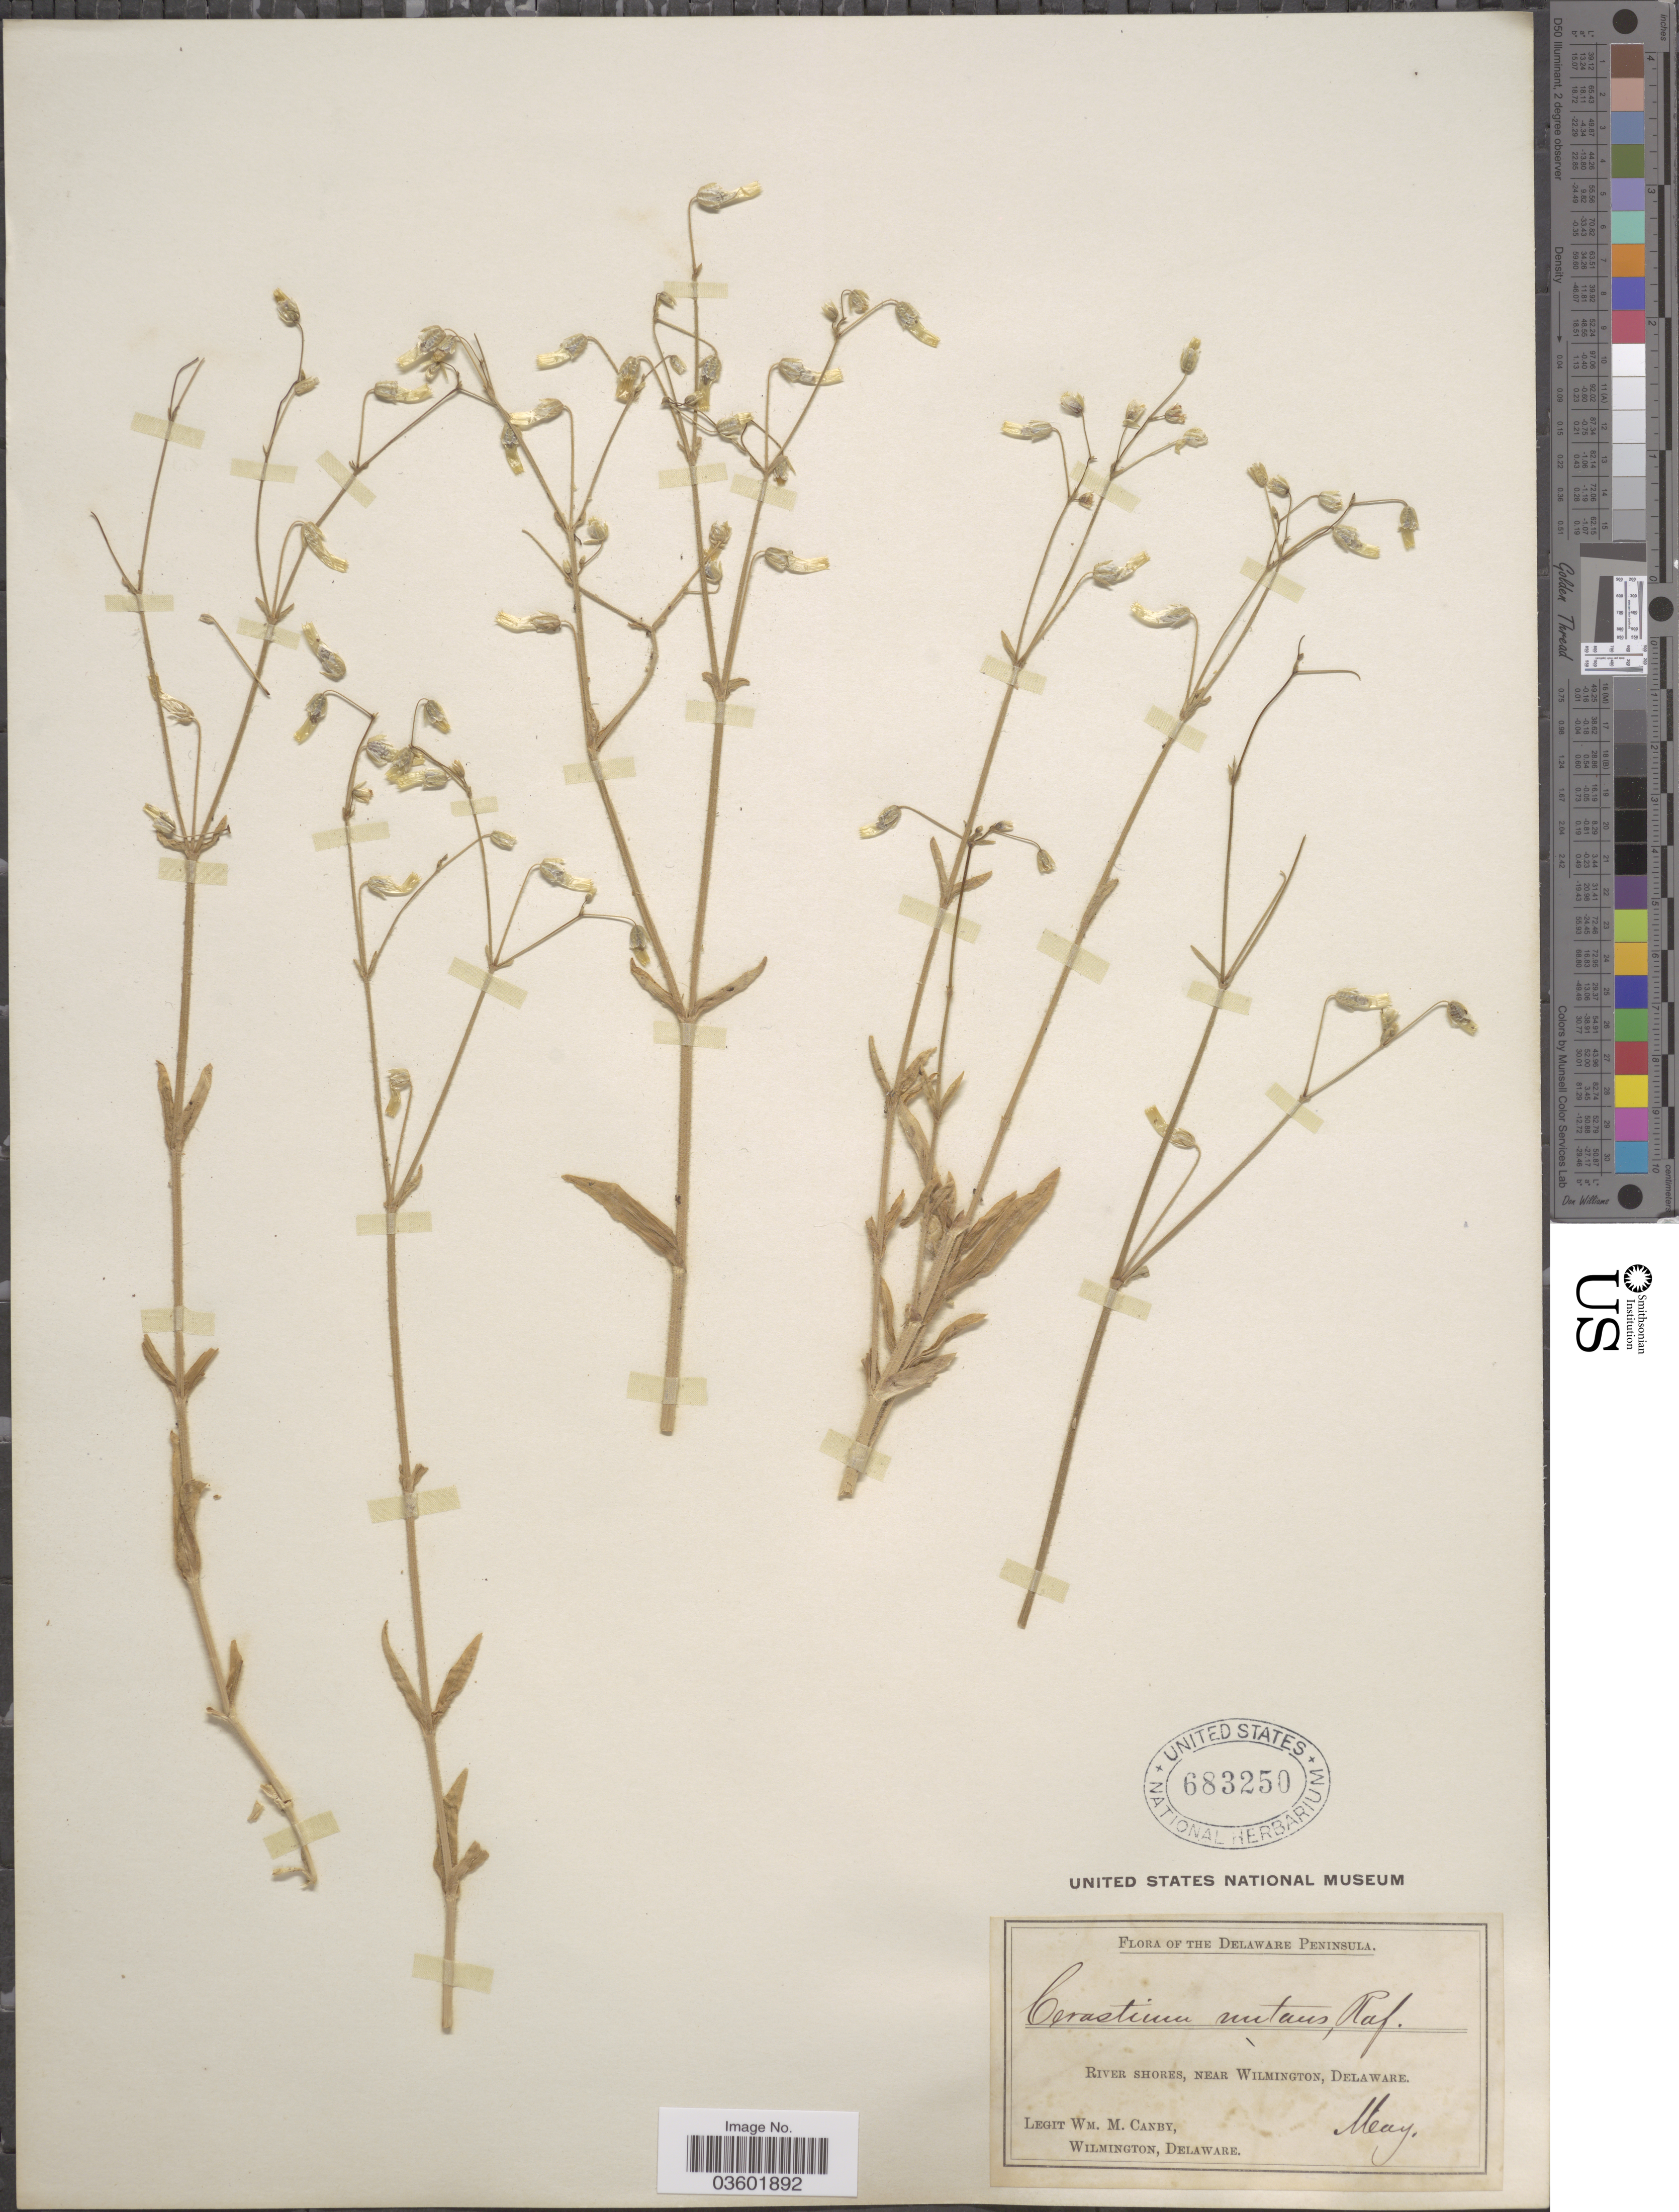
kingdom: Plantae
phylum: Tracheophyta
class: Magnoliopsida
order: Caryophyllales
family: Caryophyllaceae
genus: Cerastium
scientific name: Cerastium nutans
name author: Raf.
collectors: W. M. Canby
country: United States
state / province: Delaware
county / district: New Castle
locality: Delaware Peninsula. Near Wilmington.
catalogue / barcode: US 683250